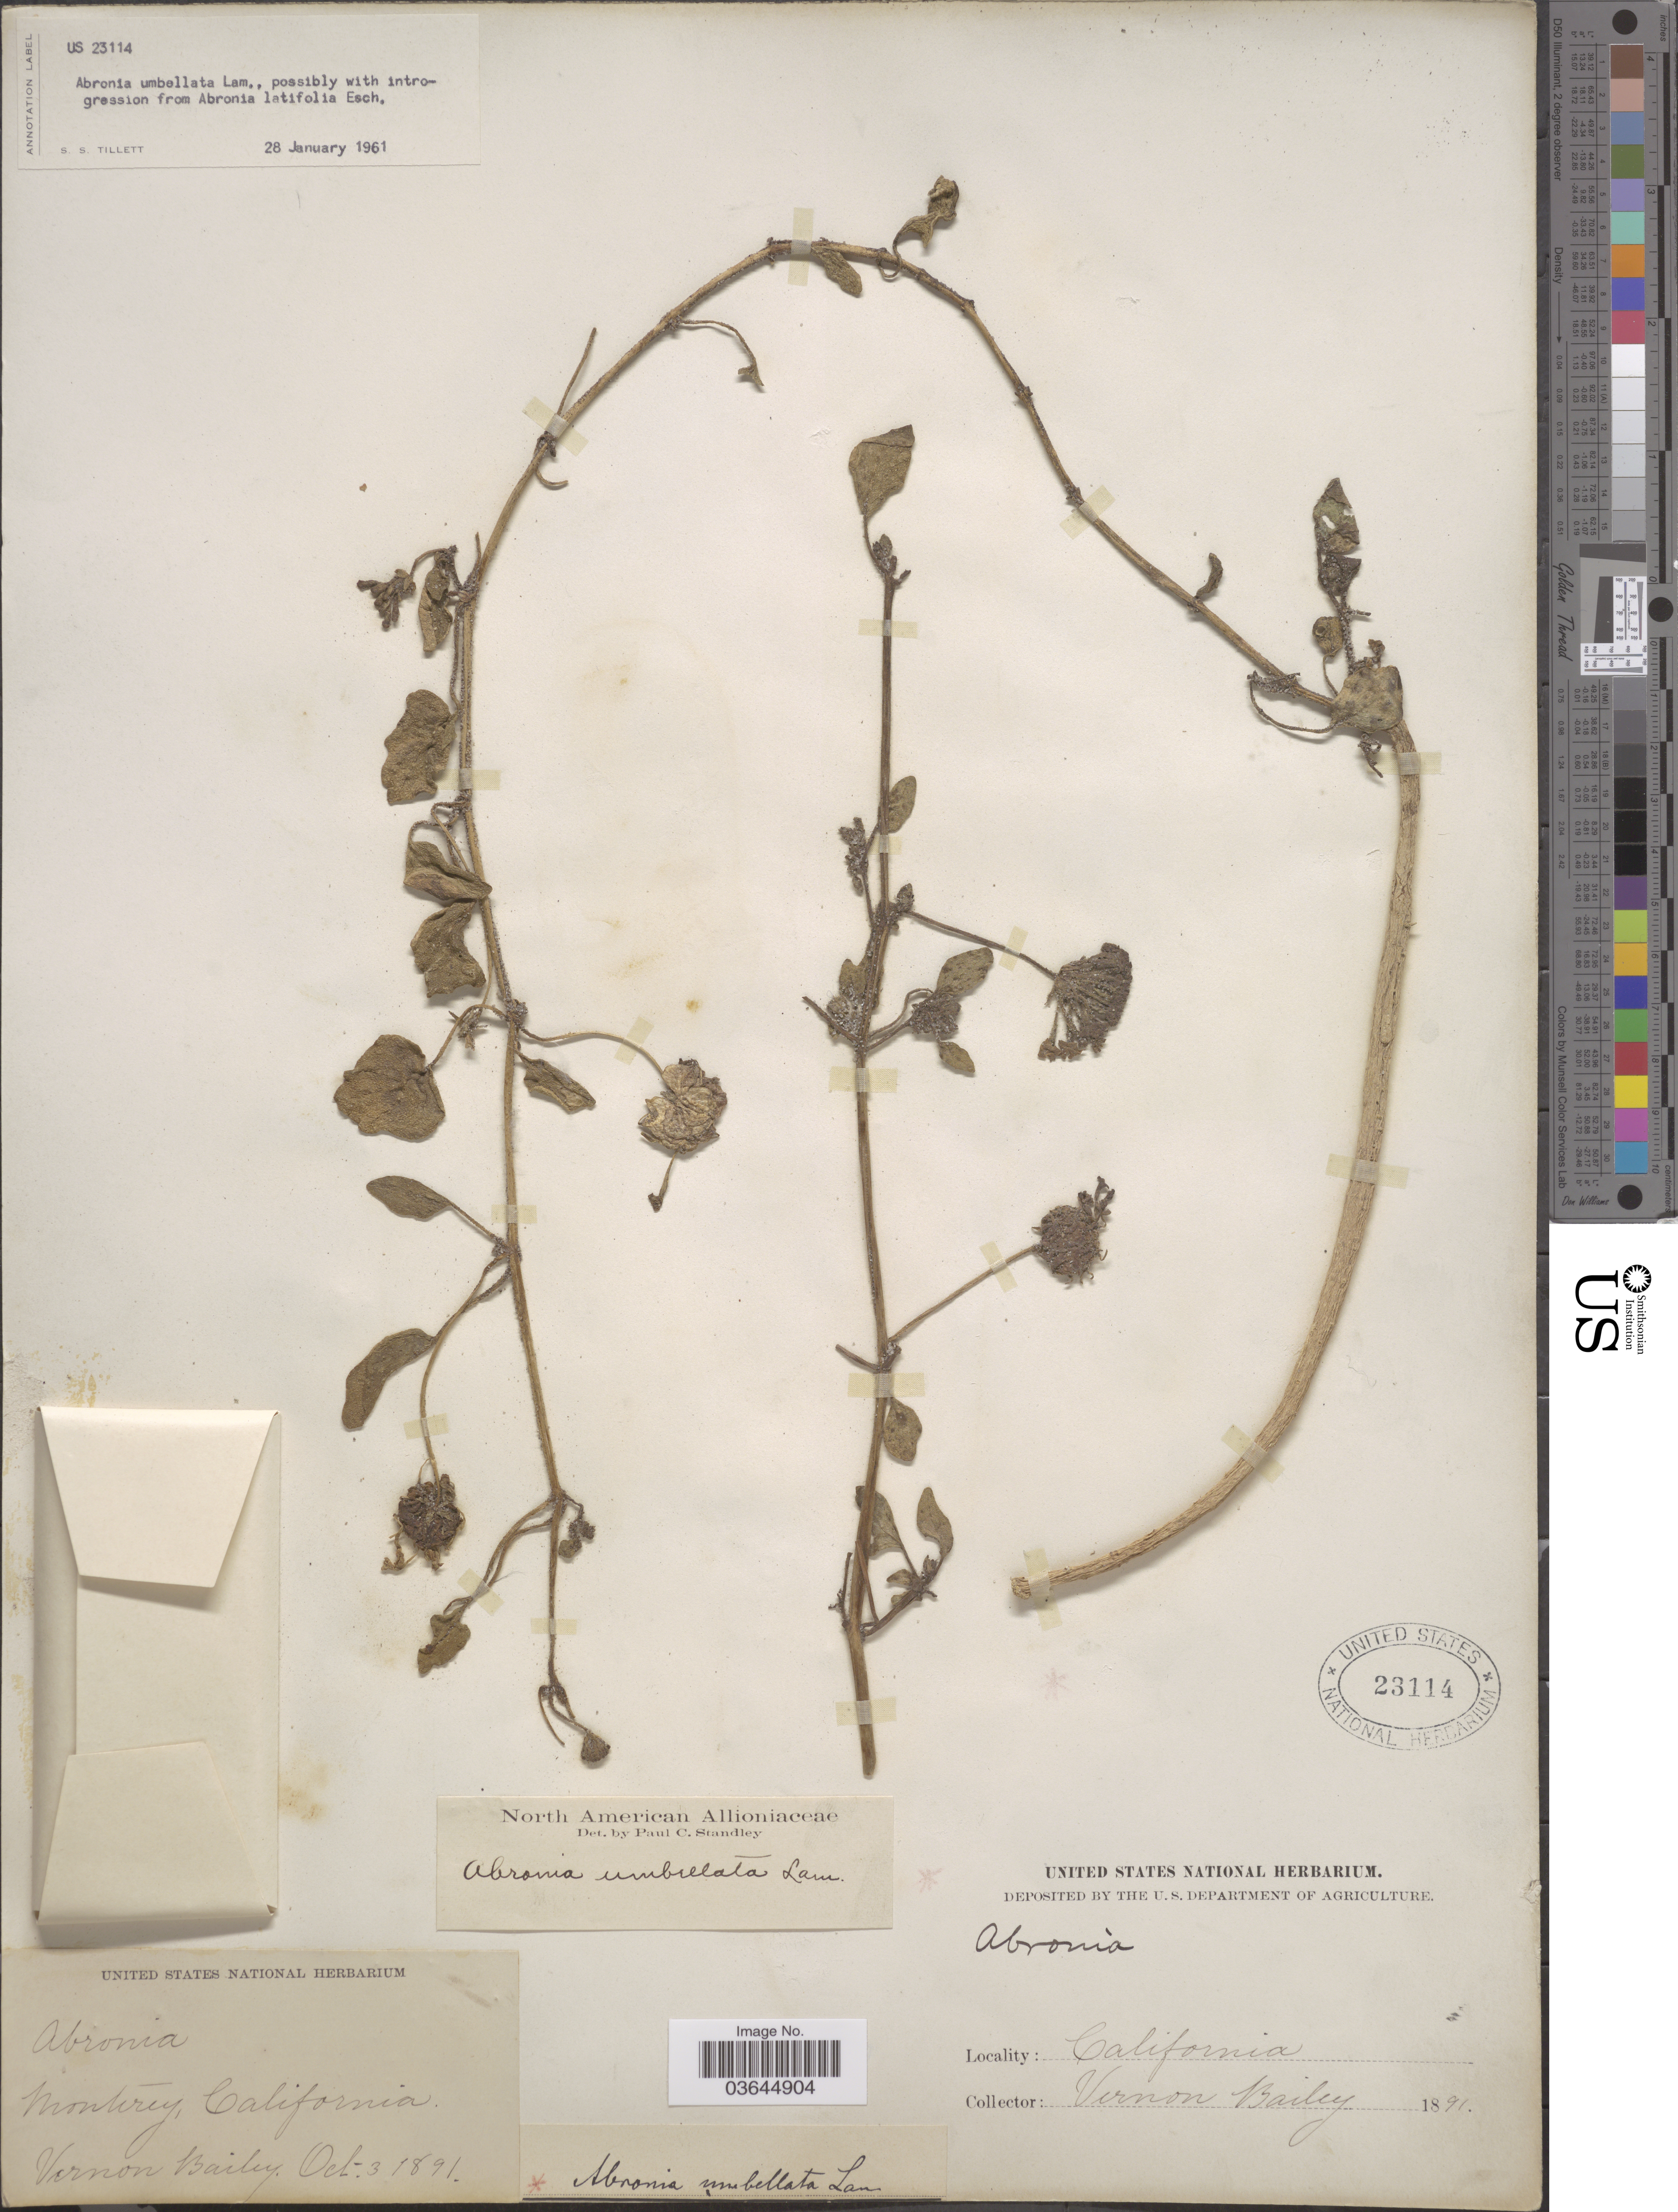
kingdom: Plantae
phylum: Tracheophyta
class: Magnoliopsida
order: Caryophyllales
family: Nyctaginaceae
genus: Abronia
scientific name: Abronia umbellata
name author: Lam.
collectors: V. O. Bailey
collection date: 1891-10-03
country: United States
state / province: California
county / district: Monterey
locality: Monterey.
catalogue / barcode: US 23114